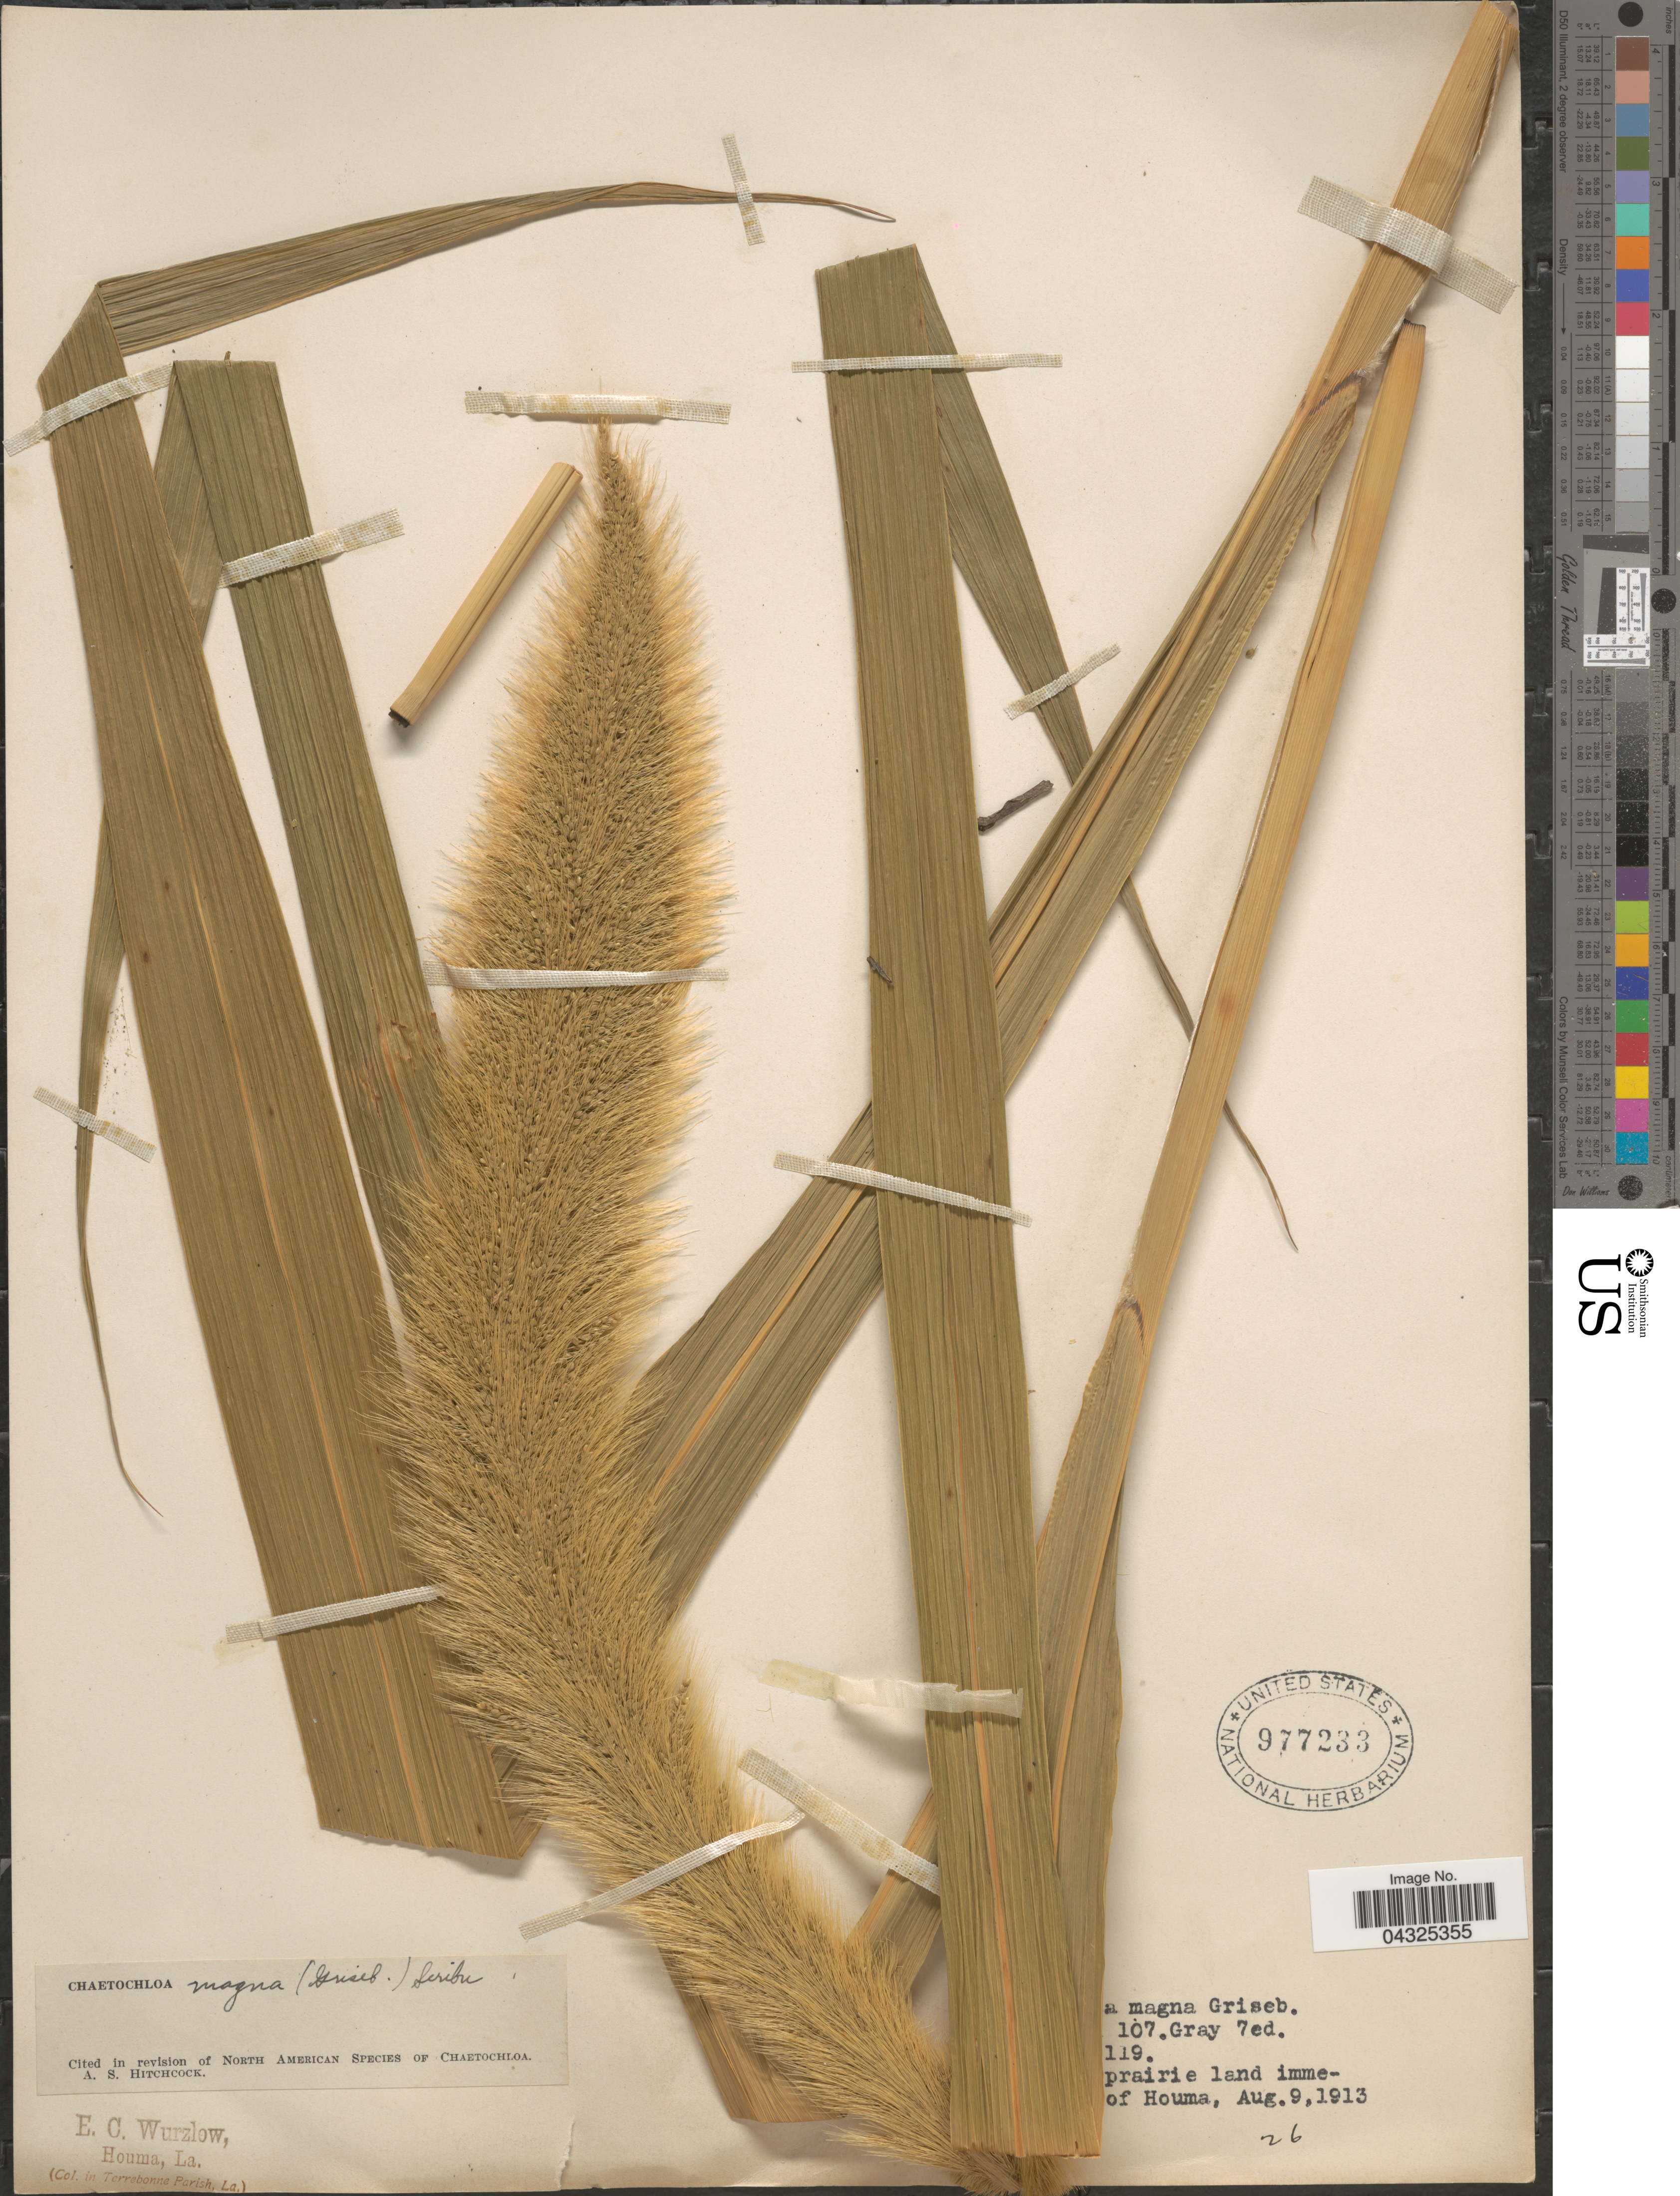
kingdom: Plantae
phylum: Tracheophyta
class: Liliopsida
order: Poales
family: Poaceae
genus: Setaria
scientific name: Setaria magna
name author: Griseb.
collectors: E. Wurzlow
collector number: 26?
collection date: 1913-08-09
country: United States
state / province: Louisiana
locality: In Terrebonne Parish. [illegible text] of Houma.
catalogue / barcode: US 977233